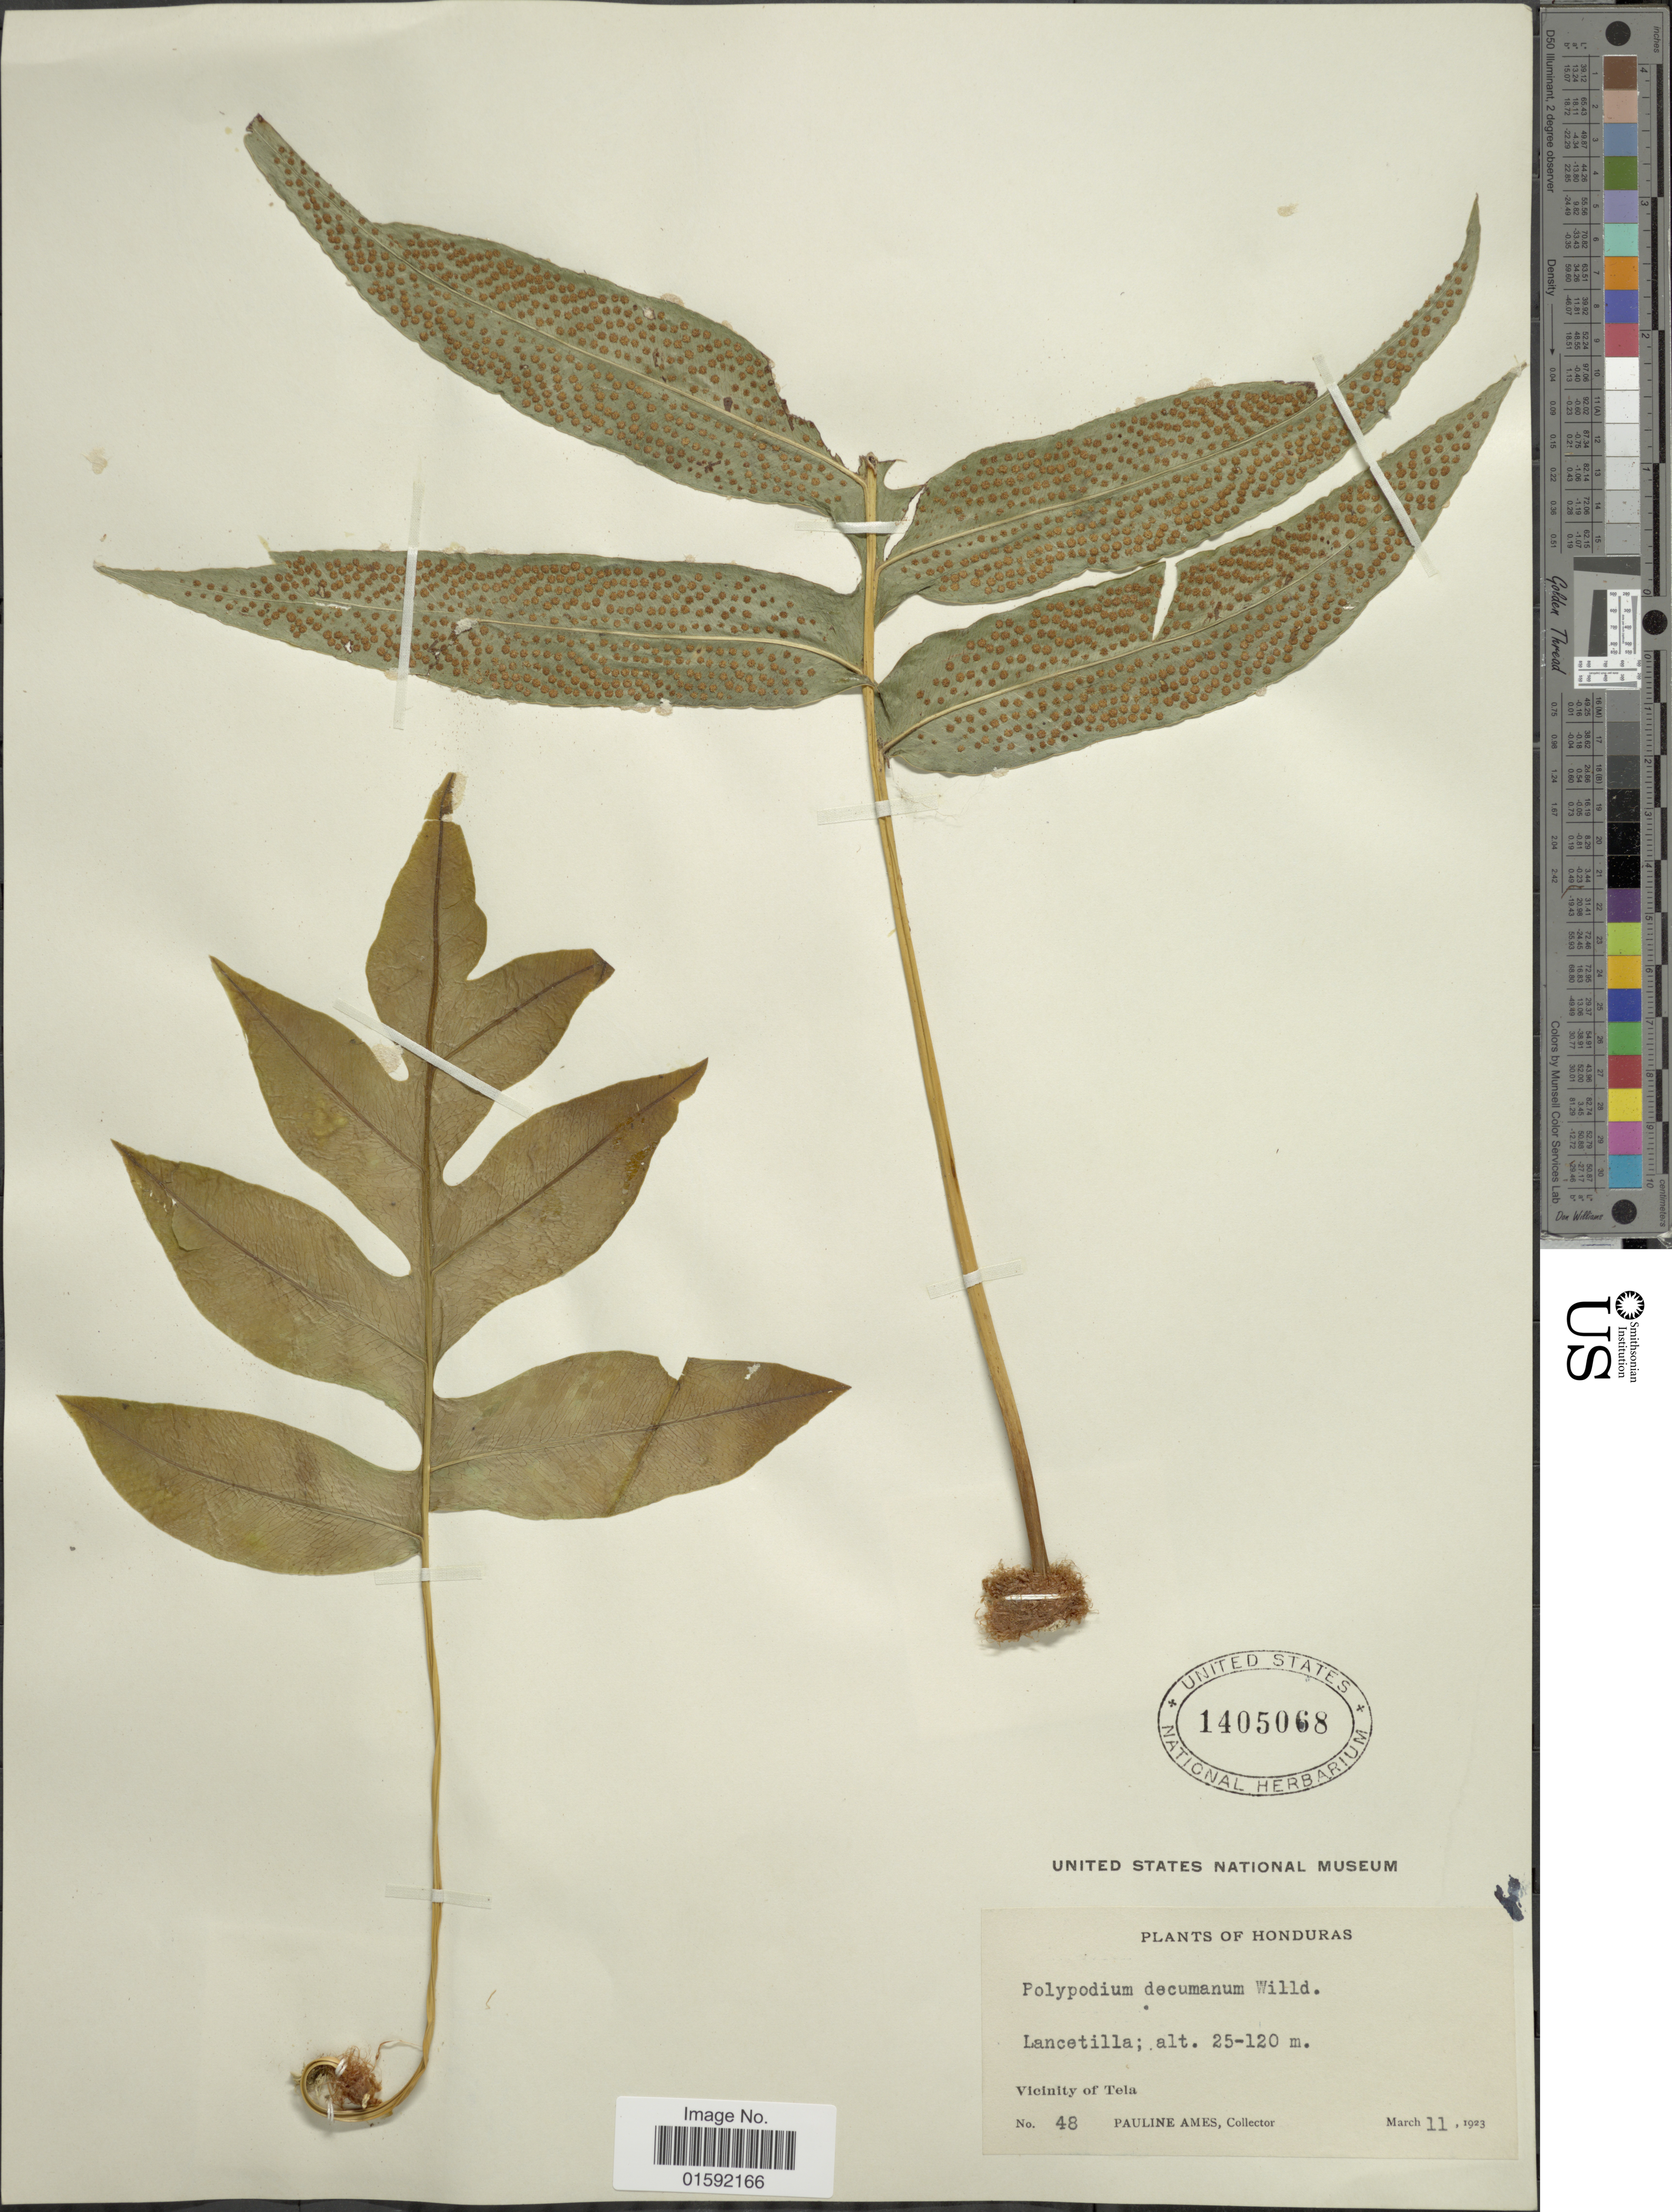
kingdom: Plantae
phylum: Tracheophyta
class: Polypodiopsida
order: Polypodiales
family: Polypodiaceae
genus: Phlebodium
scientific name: Phlebodium decumanum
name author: (Willd.) J. Sm.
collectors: P. Ames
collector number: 48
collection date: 1923-03-11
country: Honduras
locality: Lancetille, Vicinity of Tela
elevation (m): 25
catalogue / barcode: US 1405068